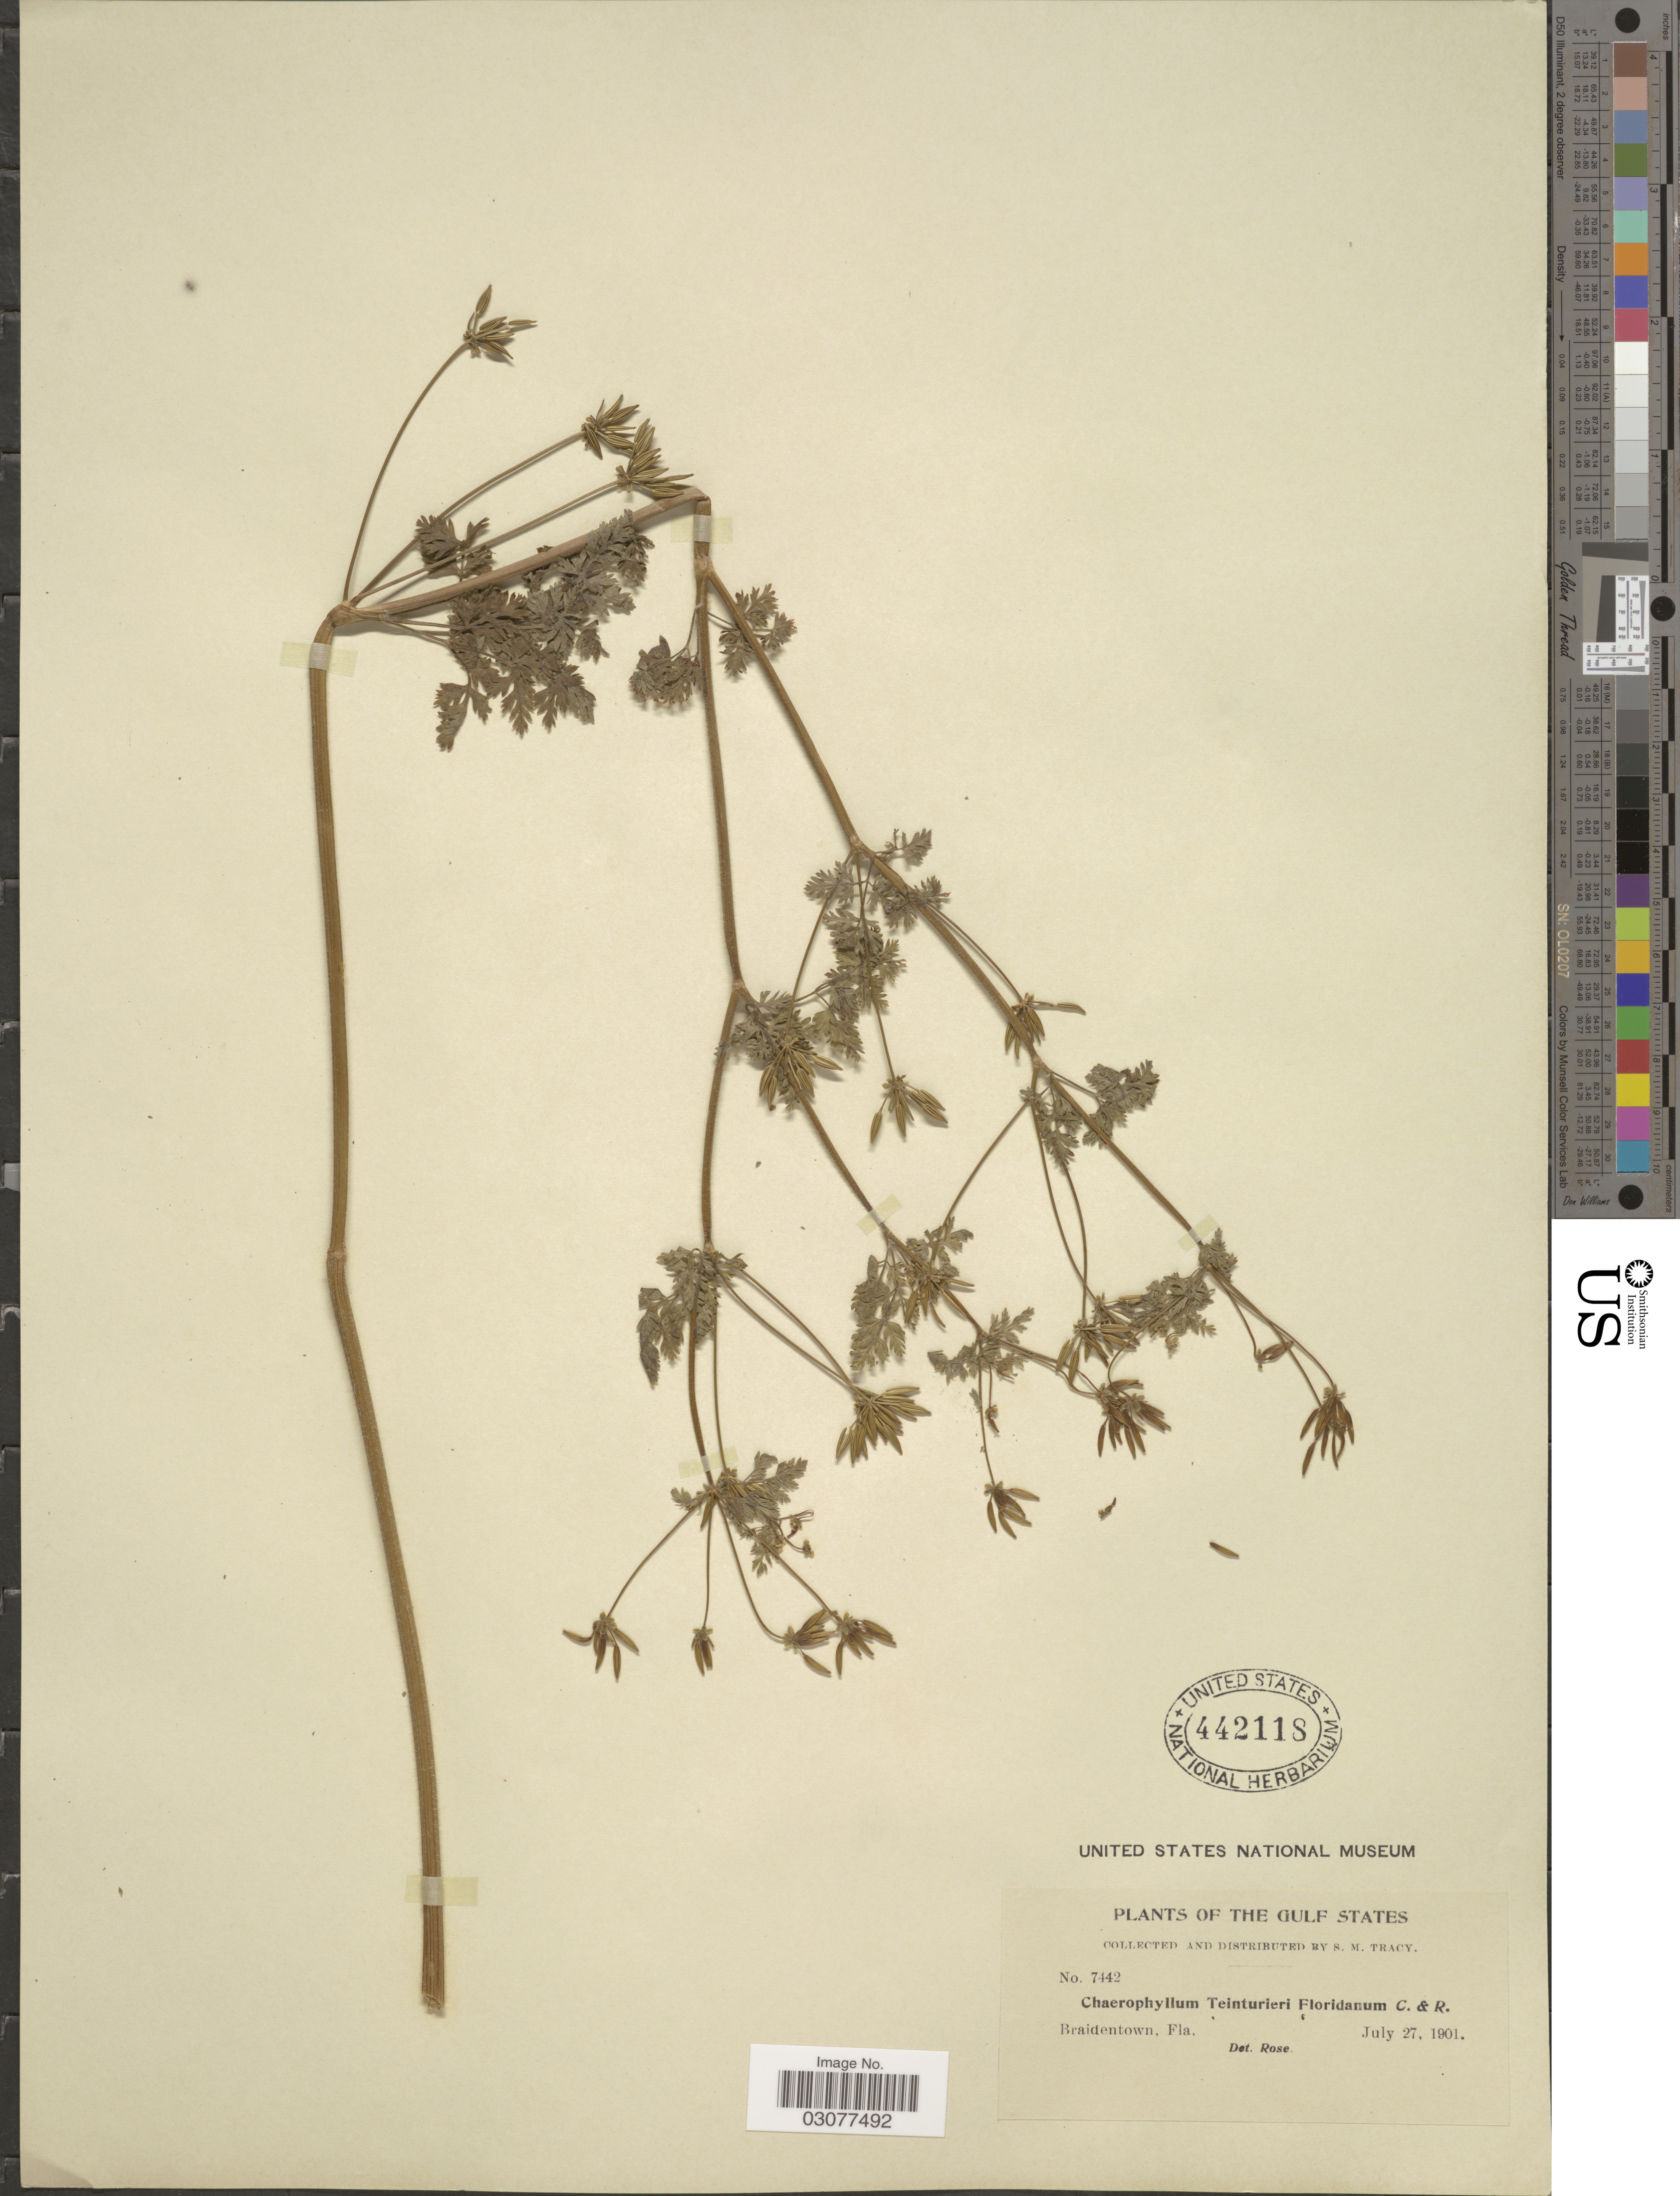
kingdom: Plantae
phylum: Tracheophyta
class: Magnoliopsida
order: Apiales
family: Apiaceae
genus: Chaerophyllum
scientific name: Chaerophyllum tainturieri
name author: Hook.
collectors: S. M. Tracy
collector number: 7442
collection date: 1901-07-27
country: United States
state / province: Florida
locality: The Gulf States, Braidentown.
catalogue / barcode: US 442118